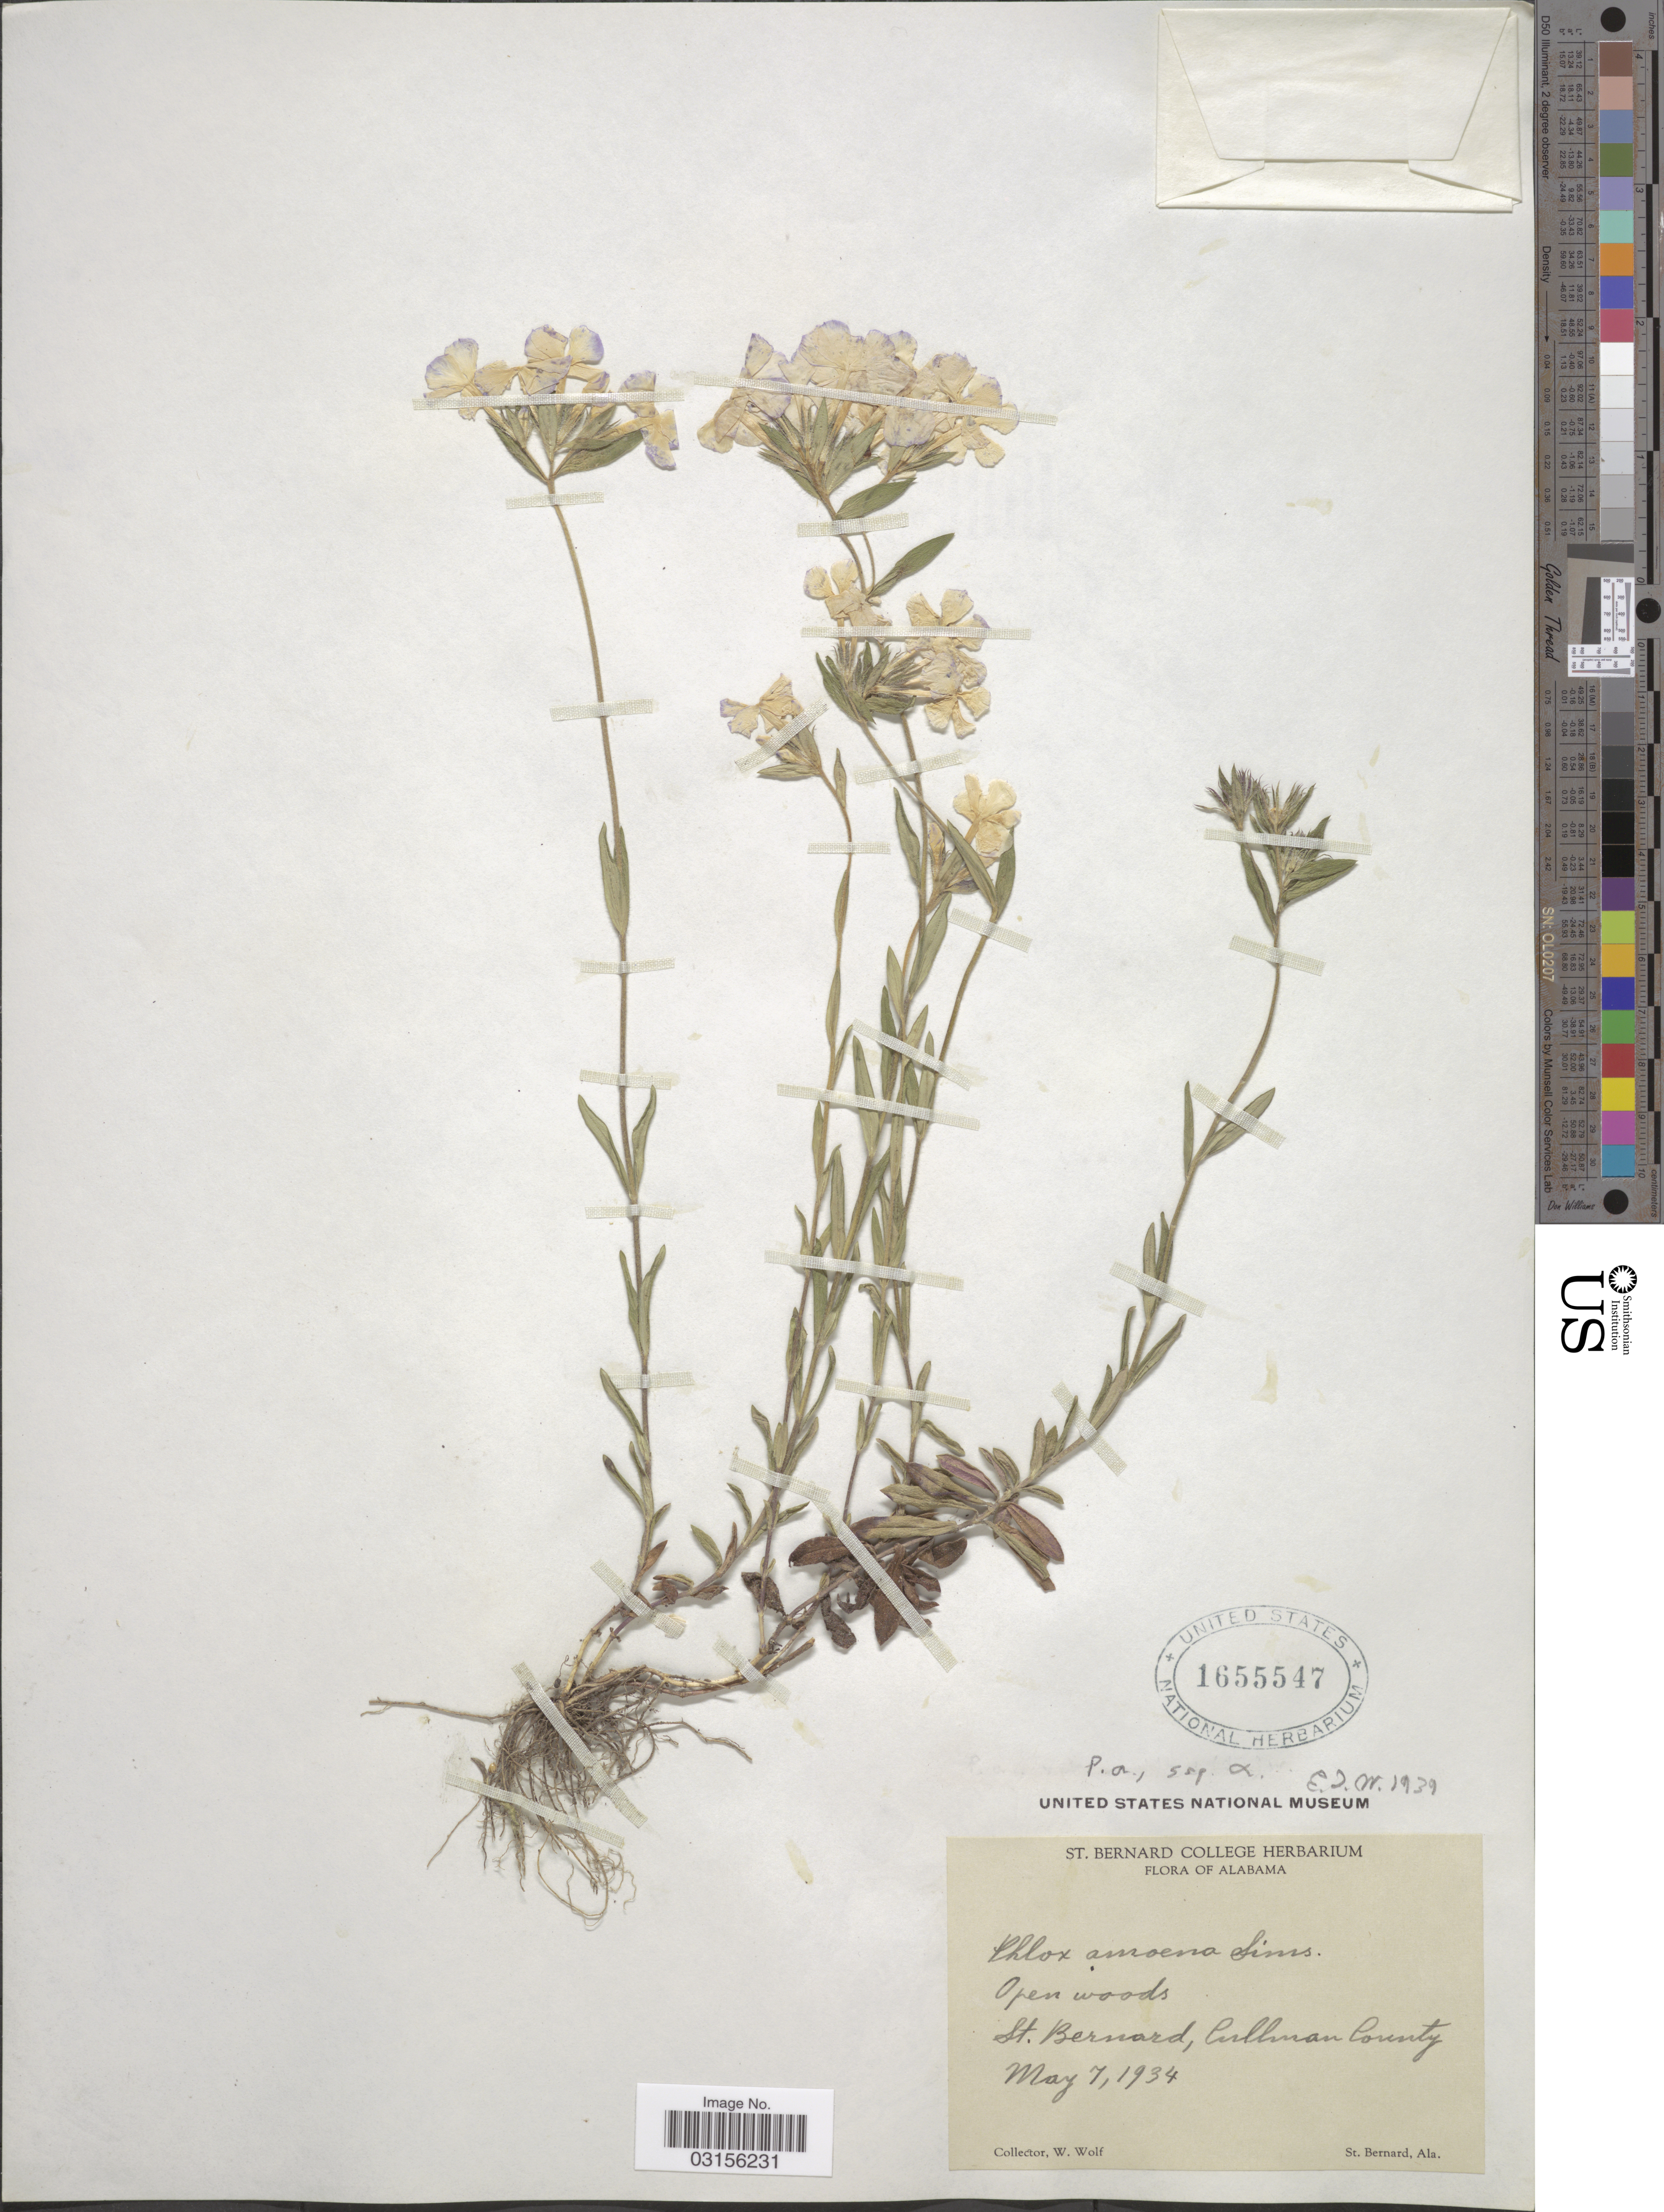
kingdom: Plantae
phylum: Tracheophyta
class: Magnoliopsida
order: Ericales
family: Polemoniaceae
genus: Phlox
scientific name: Phlox amoena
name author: Sims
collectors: W. Wolf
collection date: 1934-05-07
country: United States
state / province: Alabama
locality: St. Bernard, Cullman County.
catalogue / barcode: US 1655547